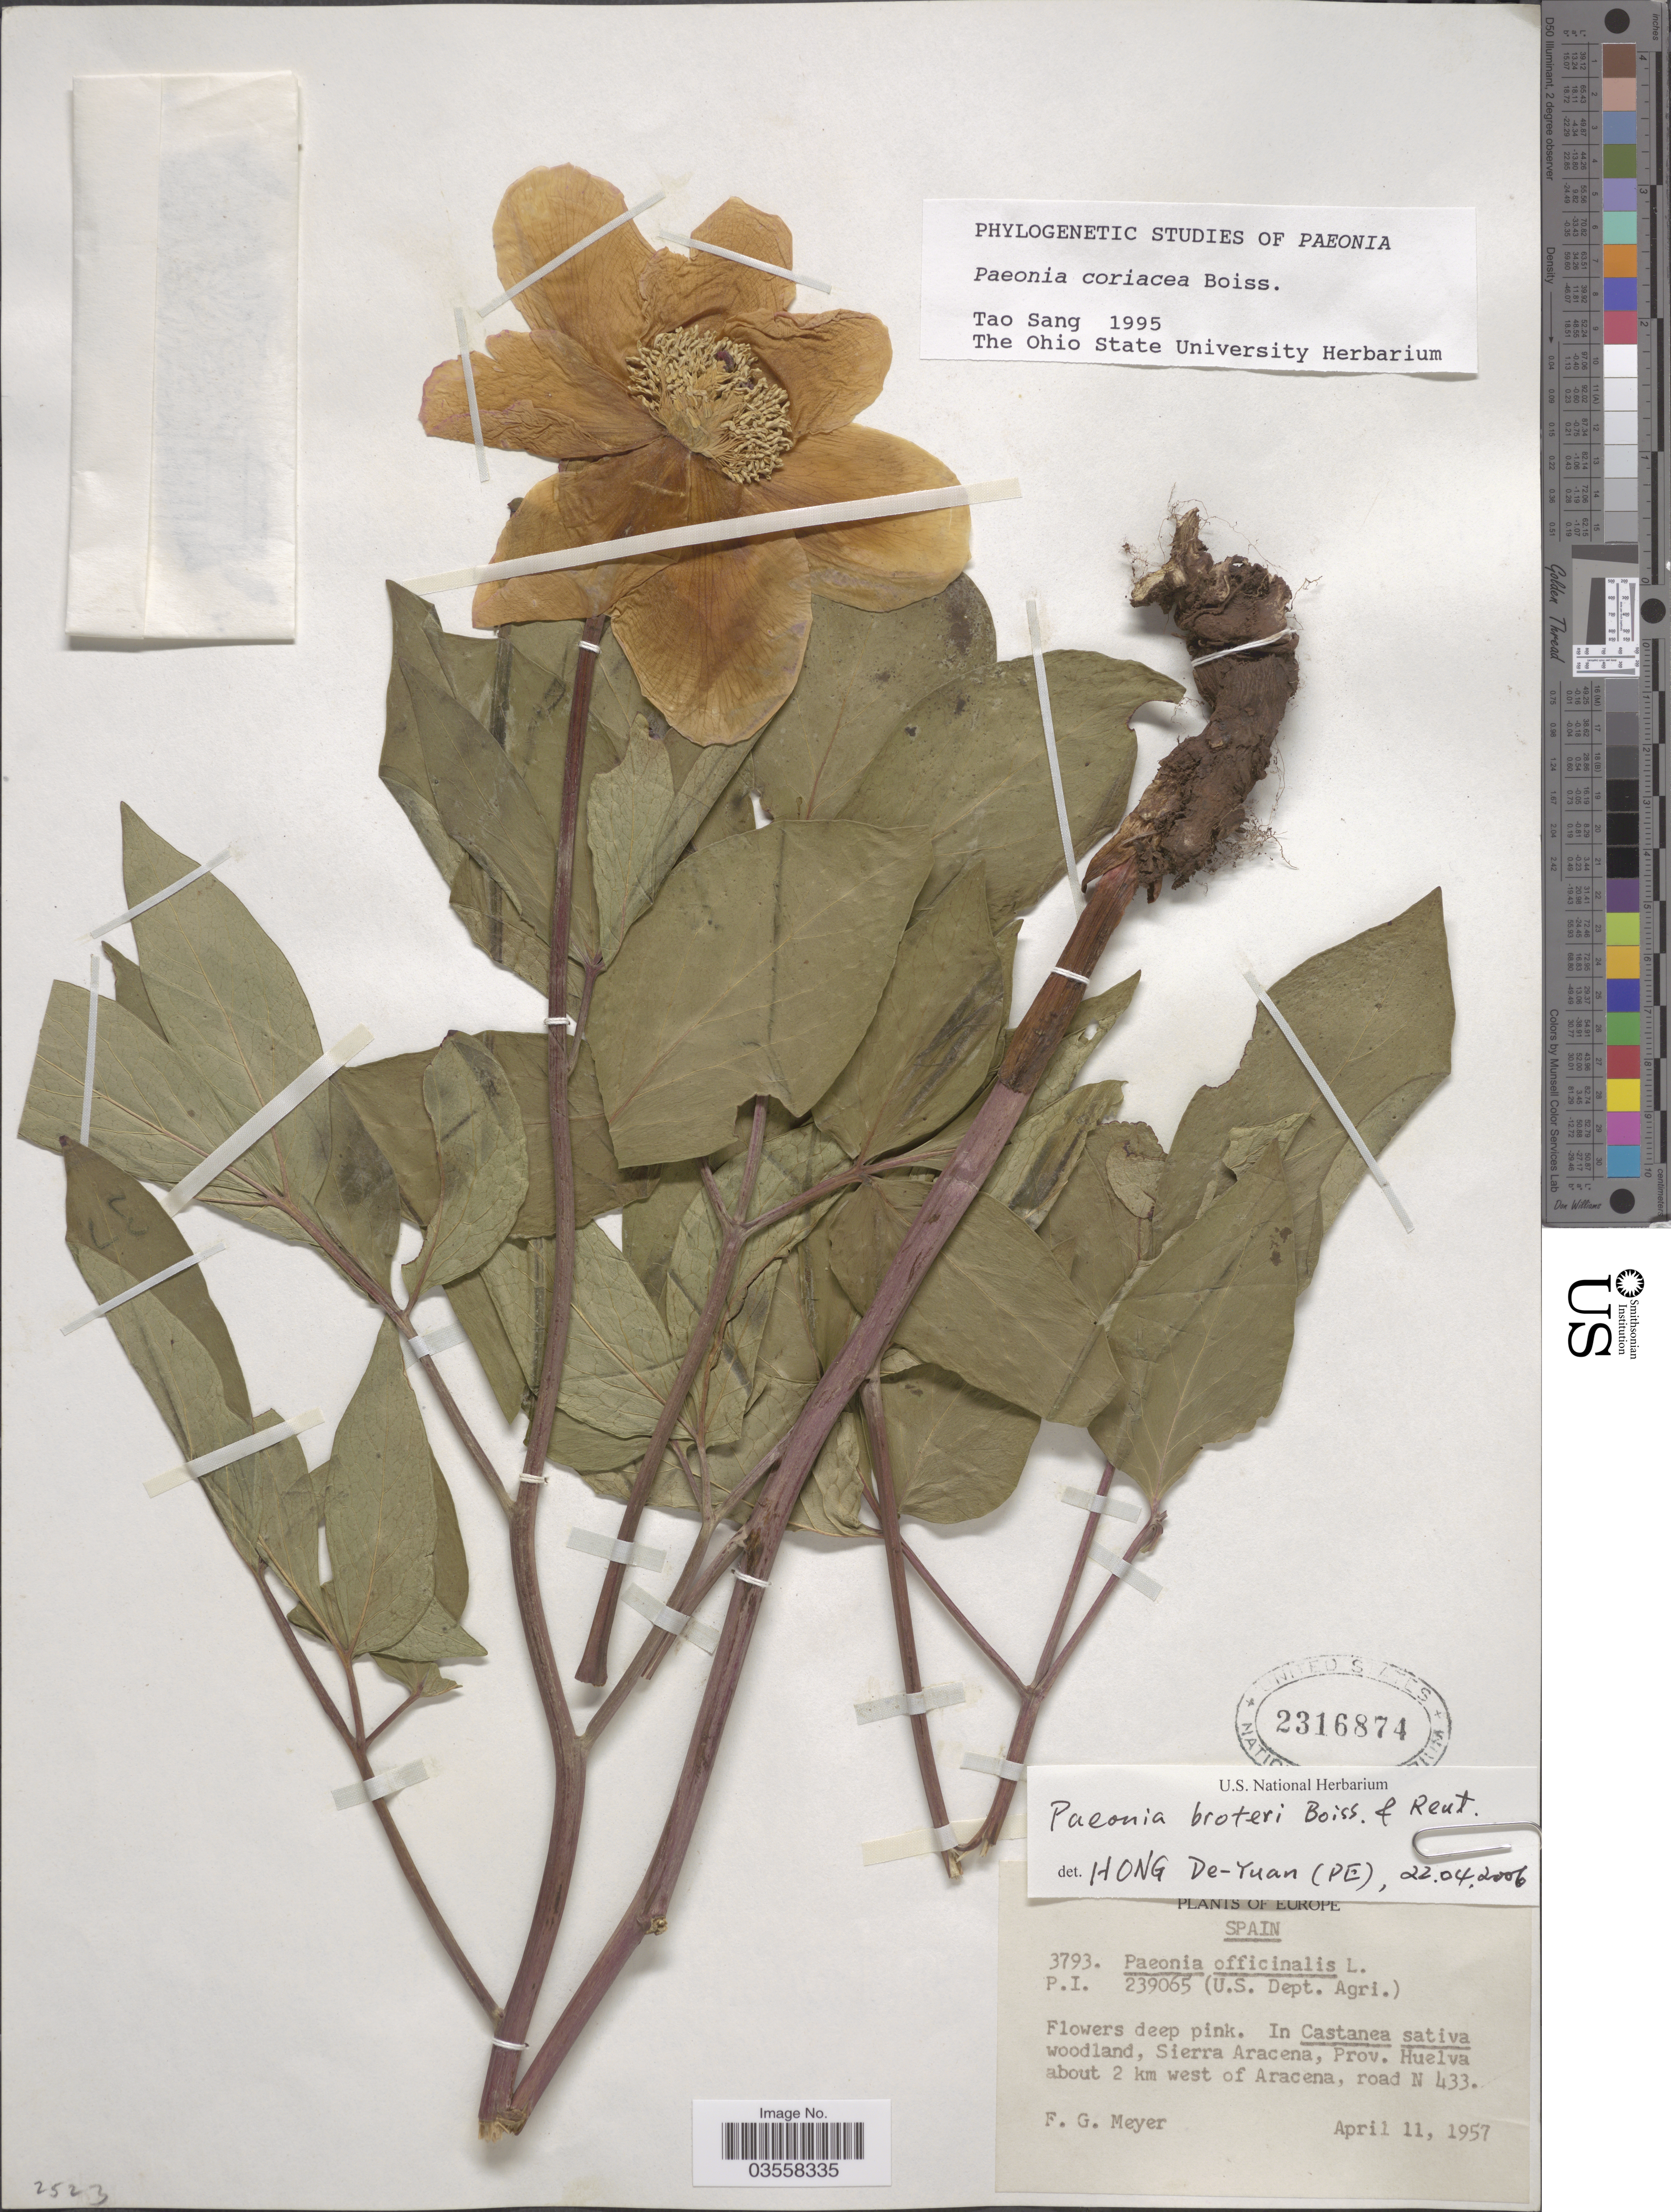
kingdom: Plantae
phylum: Tracheophyta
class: Magnoliopsida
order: Saxifragales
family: Paeoniaceae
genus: Paeonia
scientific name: Paeonia broteri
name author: Boiss. & Reut.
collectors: F. G. Meyer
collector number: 3793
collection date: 1957-04-11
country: Spain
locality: Sierra Aracena, Prov. Huelva about 2 km west of Aracena, road N 433.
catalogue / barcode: US 2316874